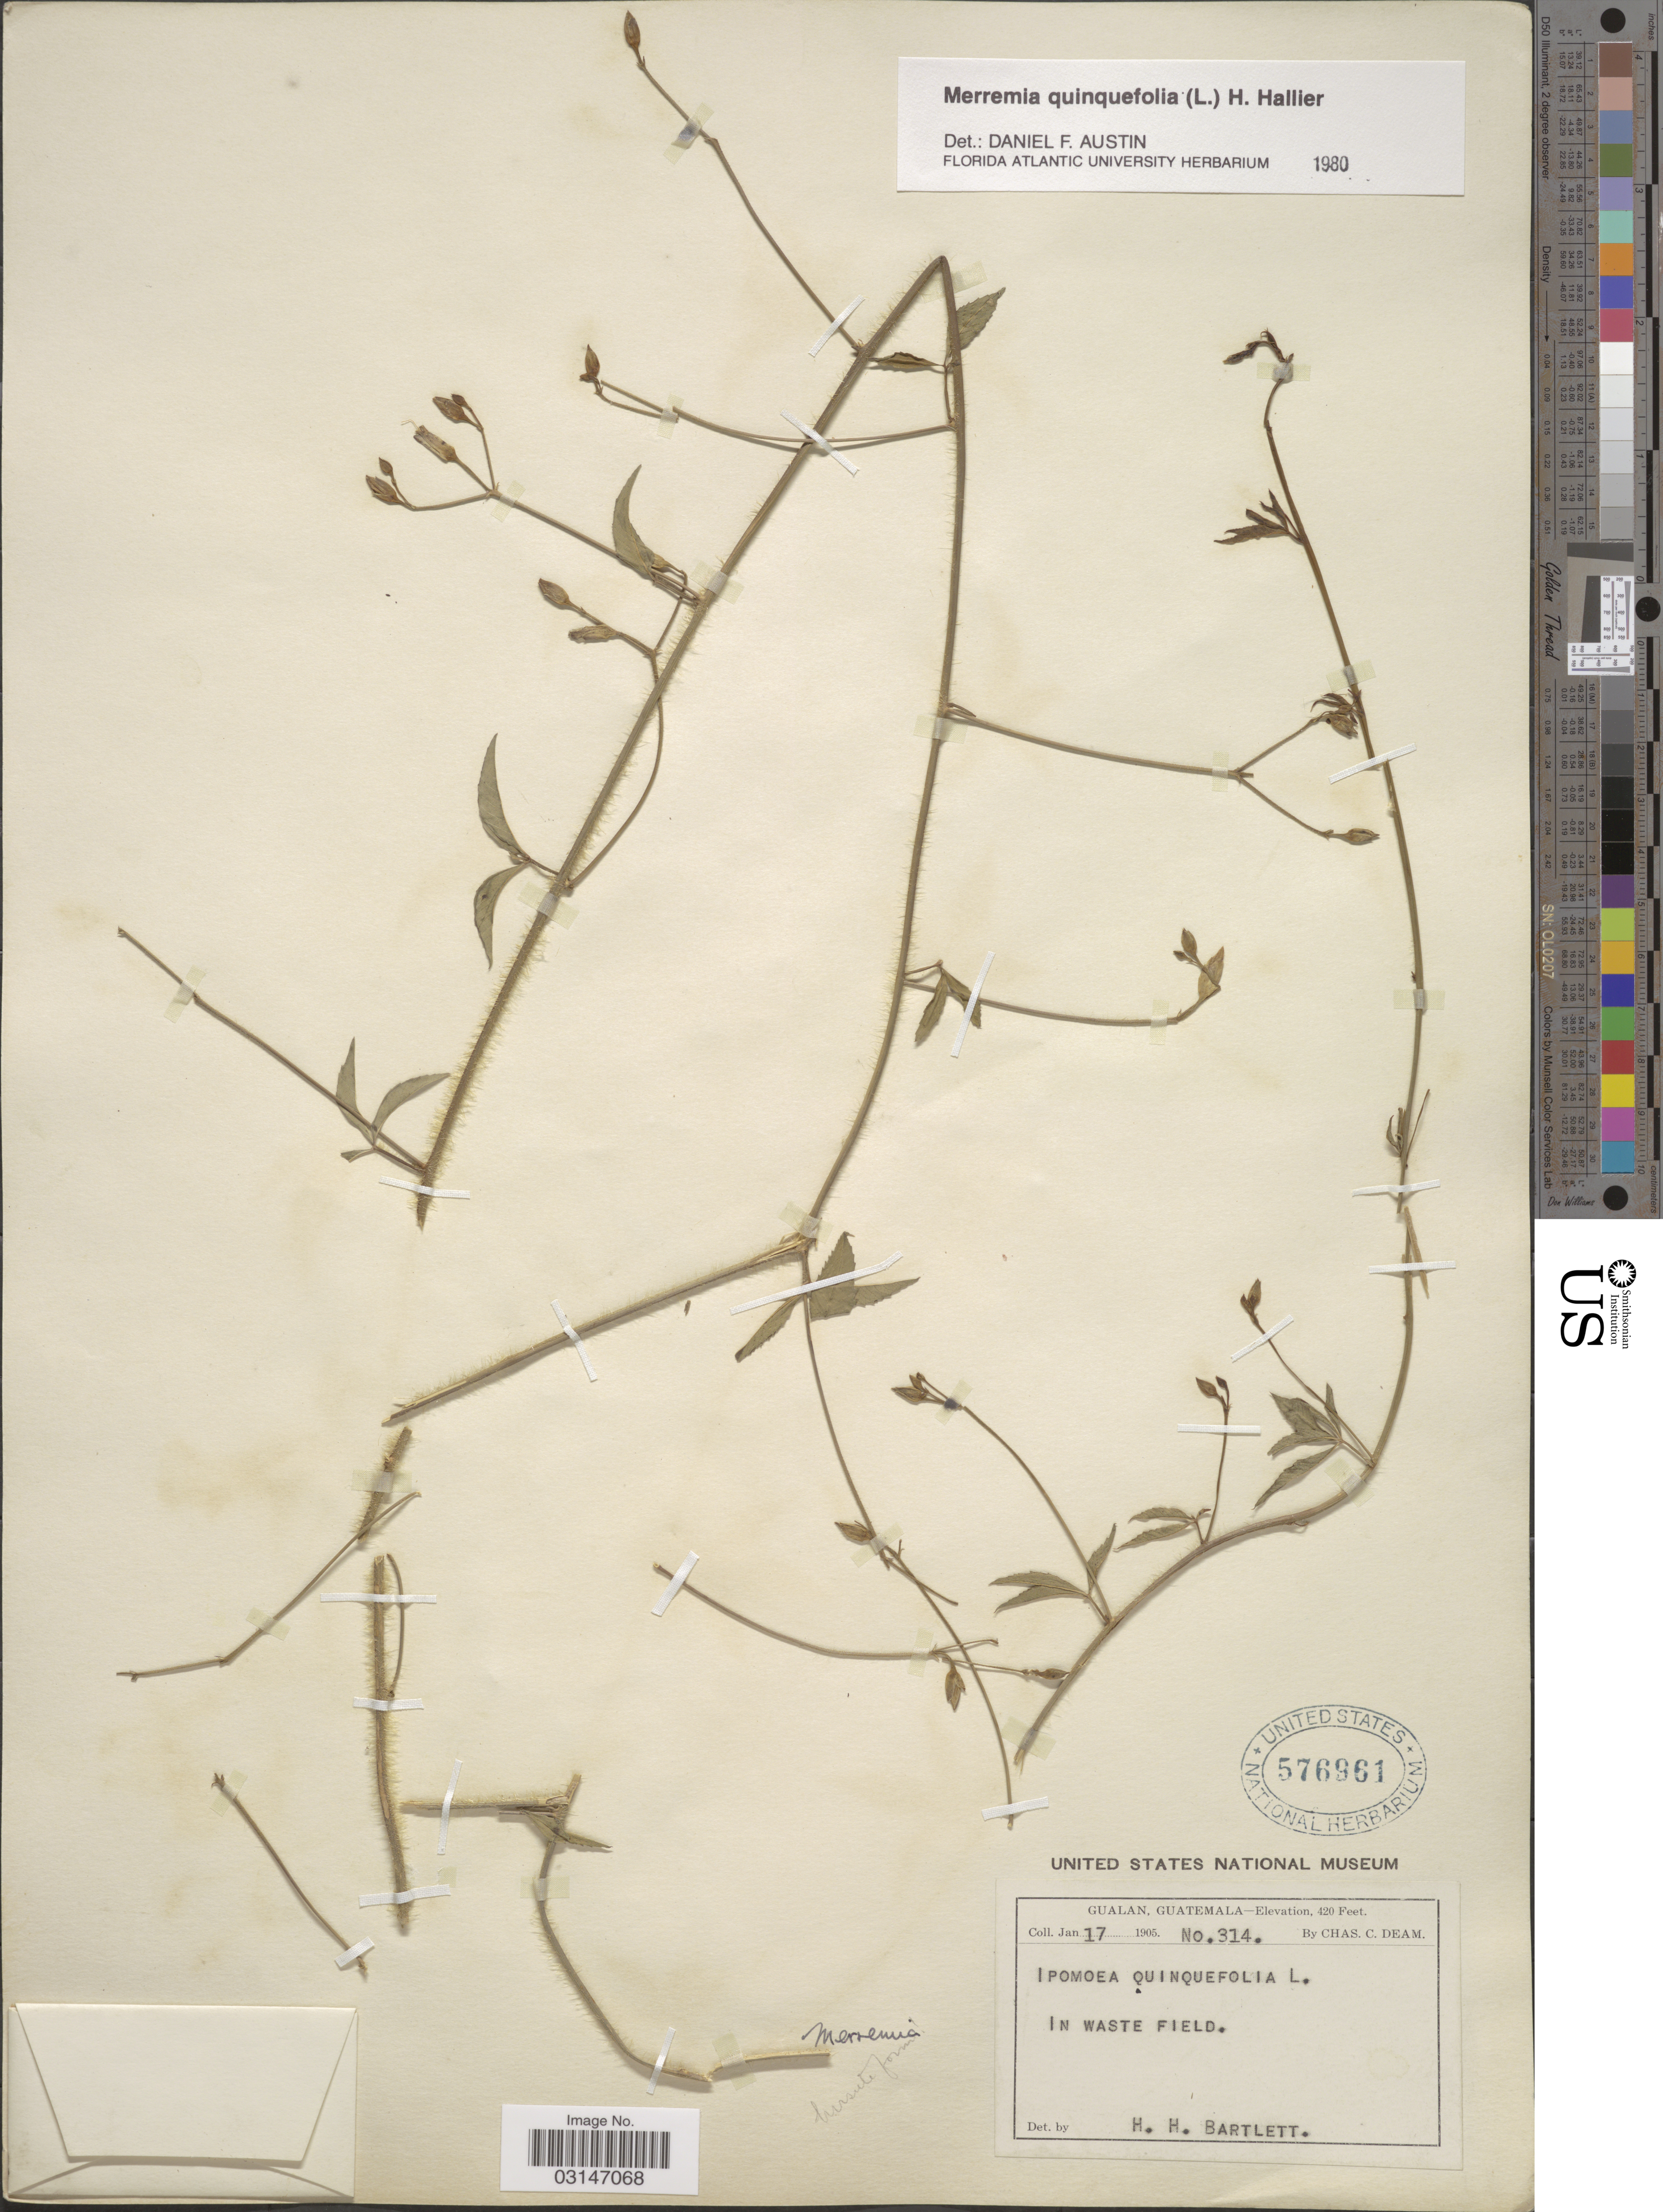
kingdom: Plantae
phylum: Tracheophyta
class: Magnoliopsida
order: Solanales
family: Convolvulaceae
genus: Distimake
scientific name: Distimake quinquefolius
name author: (L.) A. R. Simões & Staples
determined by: Strong, Mark T., (BOT), Smithsonian Institution - National Museum of Natural History (UNITED STATES)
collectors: C. C. Deam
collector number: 314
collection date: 1905-01-17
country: Guatemala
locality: Gualan, Guatemala, In waste field.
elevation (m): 128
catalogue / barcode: US 576961